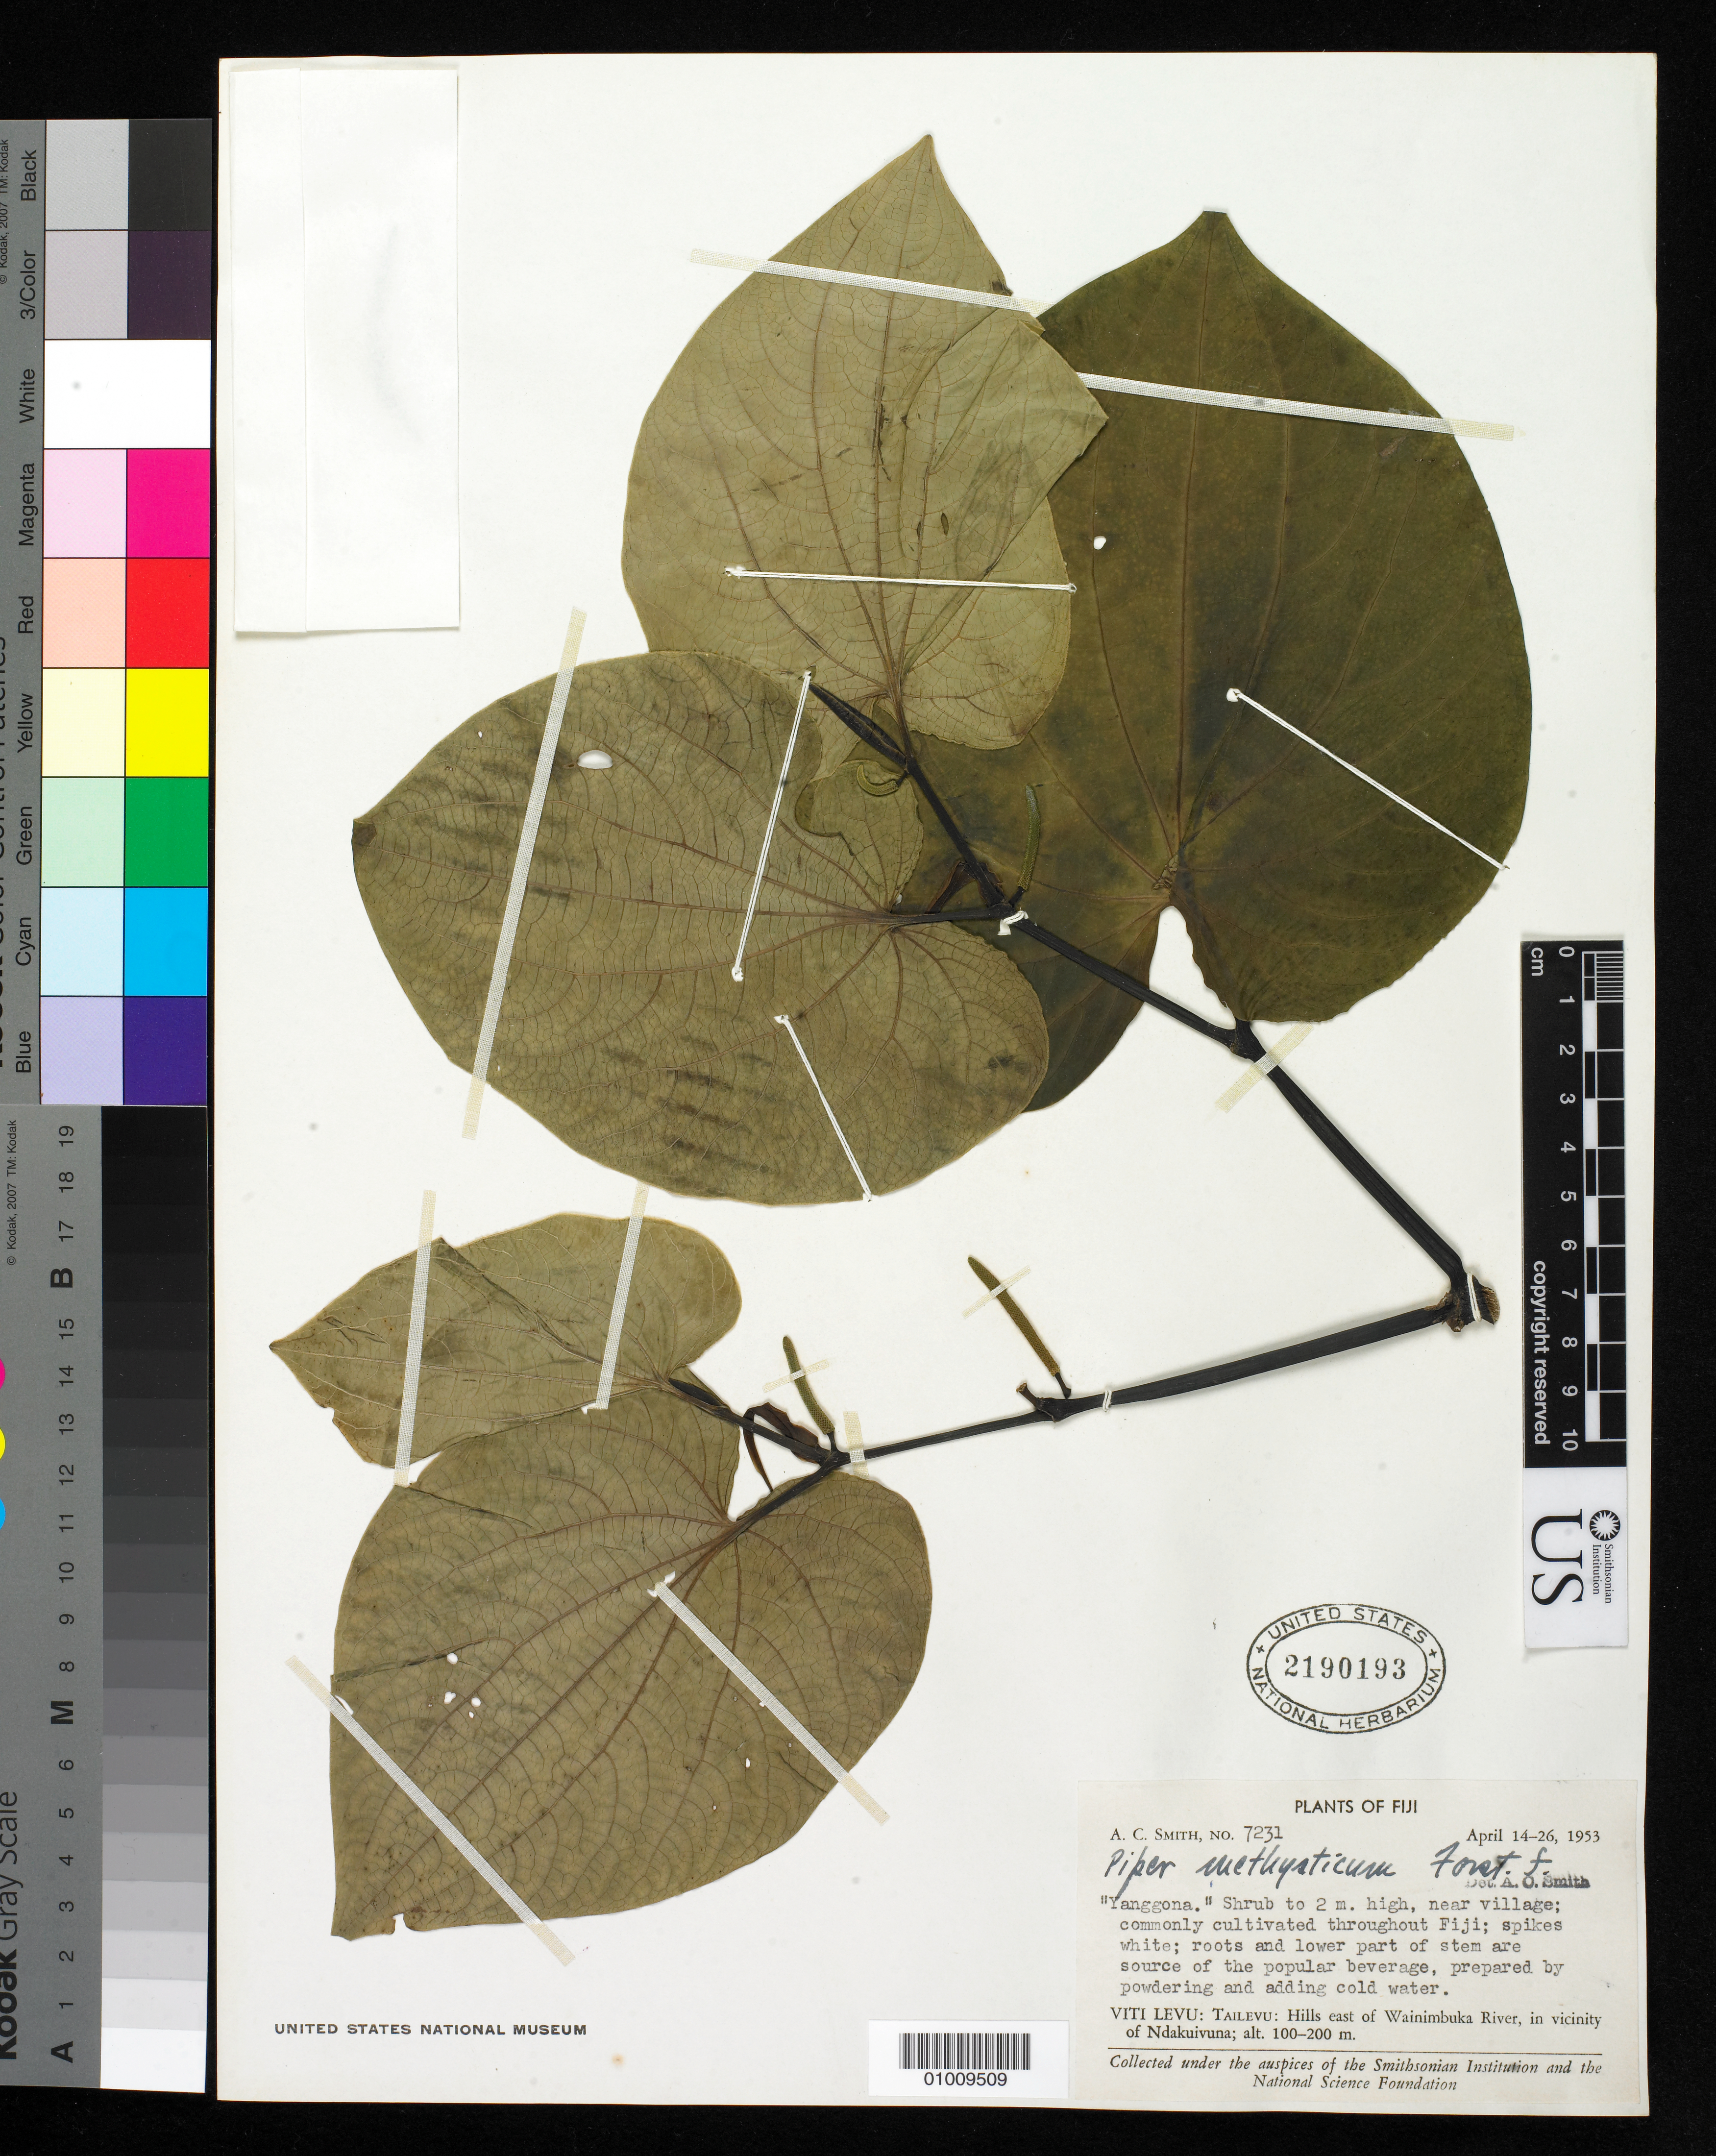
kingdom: Plantae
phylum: Tracheophyta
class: Magnoliopsida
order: Piperales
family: Piperaceae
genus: Piper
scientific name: Piper methysticum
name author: J.R. Forst. & G. Forst.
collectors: A. C. Smith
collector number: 7231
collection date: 1953-04-14/1953-04-26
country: Fiji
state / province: Tailevu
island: Viti Levu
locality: Hills east of Wainimbuka River, vicinity of Ndakuivuna, Tailevu, Viti Levu, Fiji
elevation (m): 100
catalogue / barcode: US 2190193